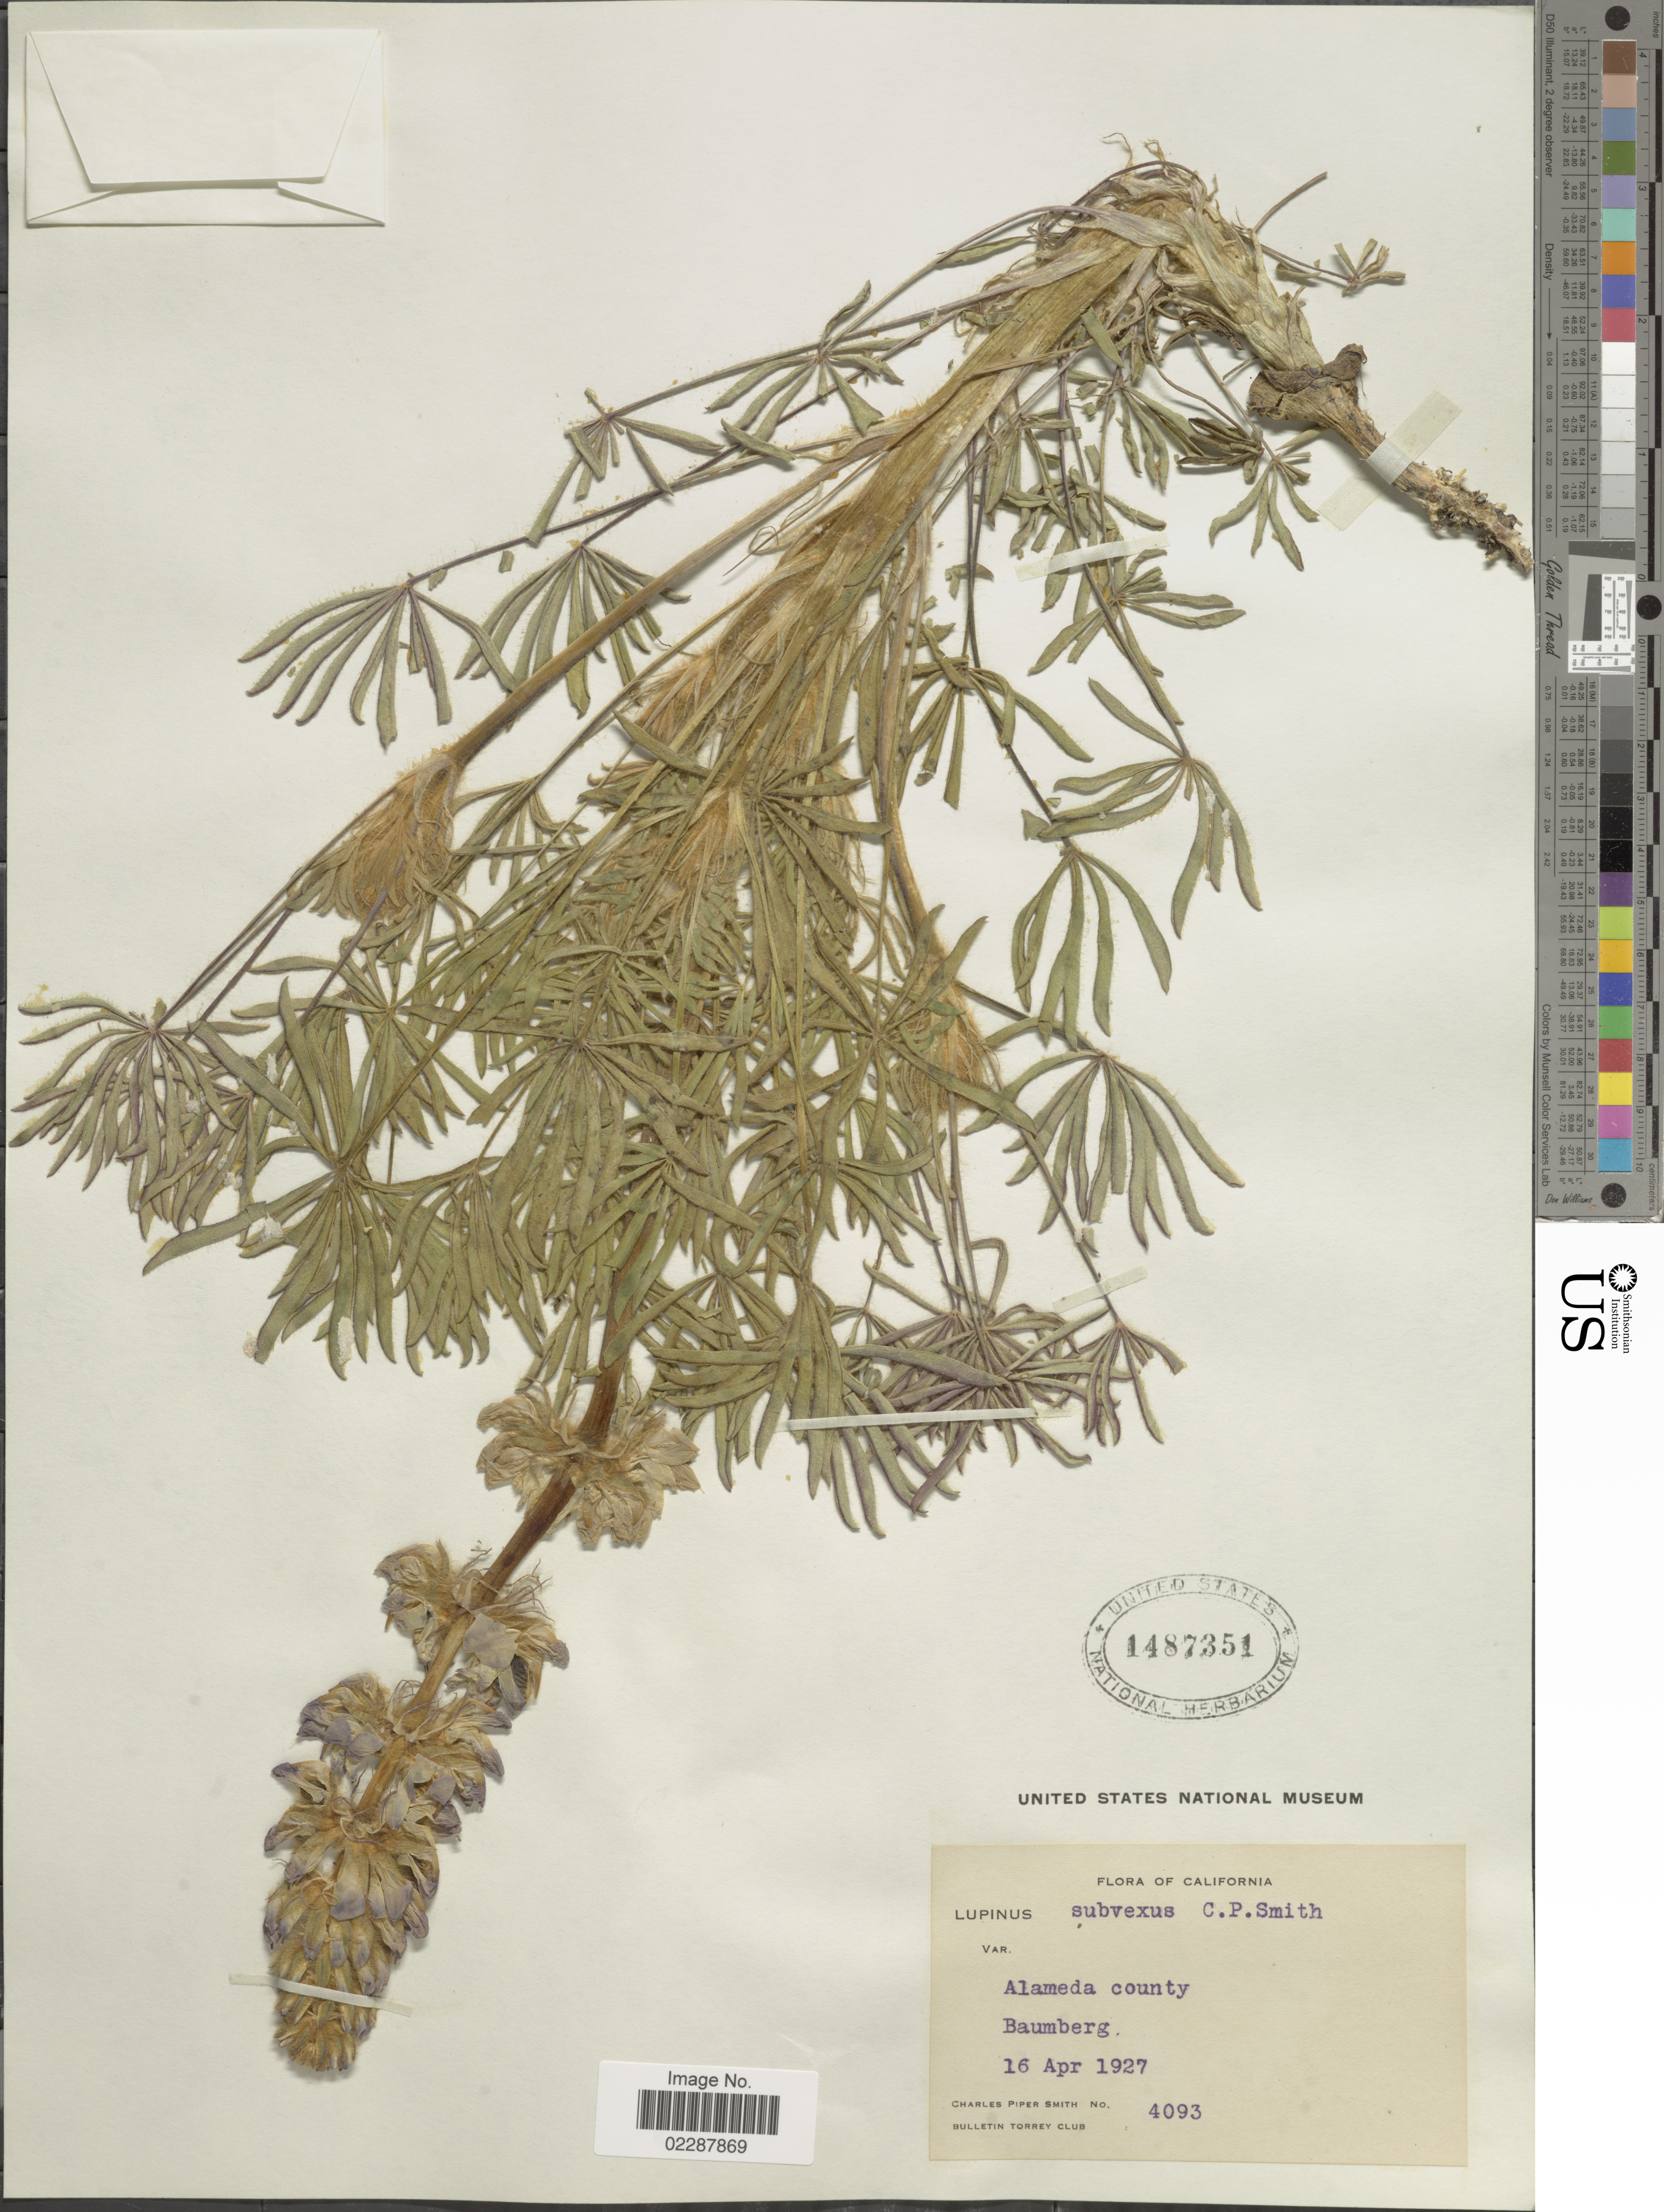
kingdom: Plantae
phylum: Tracheophyta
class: Magnoliopsida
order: Fabales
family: Fabaceae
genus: Lupinus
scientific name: Lupinus subvexus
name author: C.P. Sm.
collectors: C. P. Smith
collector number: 4093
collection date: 1927-04-16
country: United States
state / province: California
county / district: Alameda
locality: Alameda County, Baumberg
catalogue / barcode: US 1487351